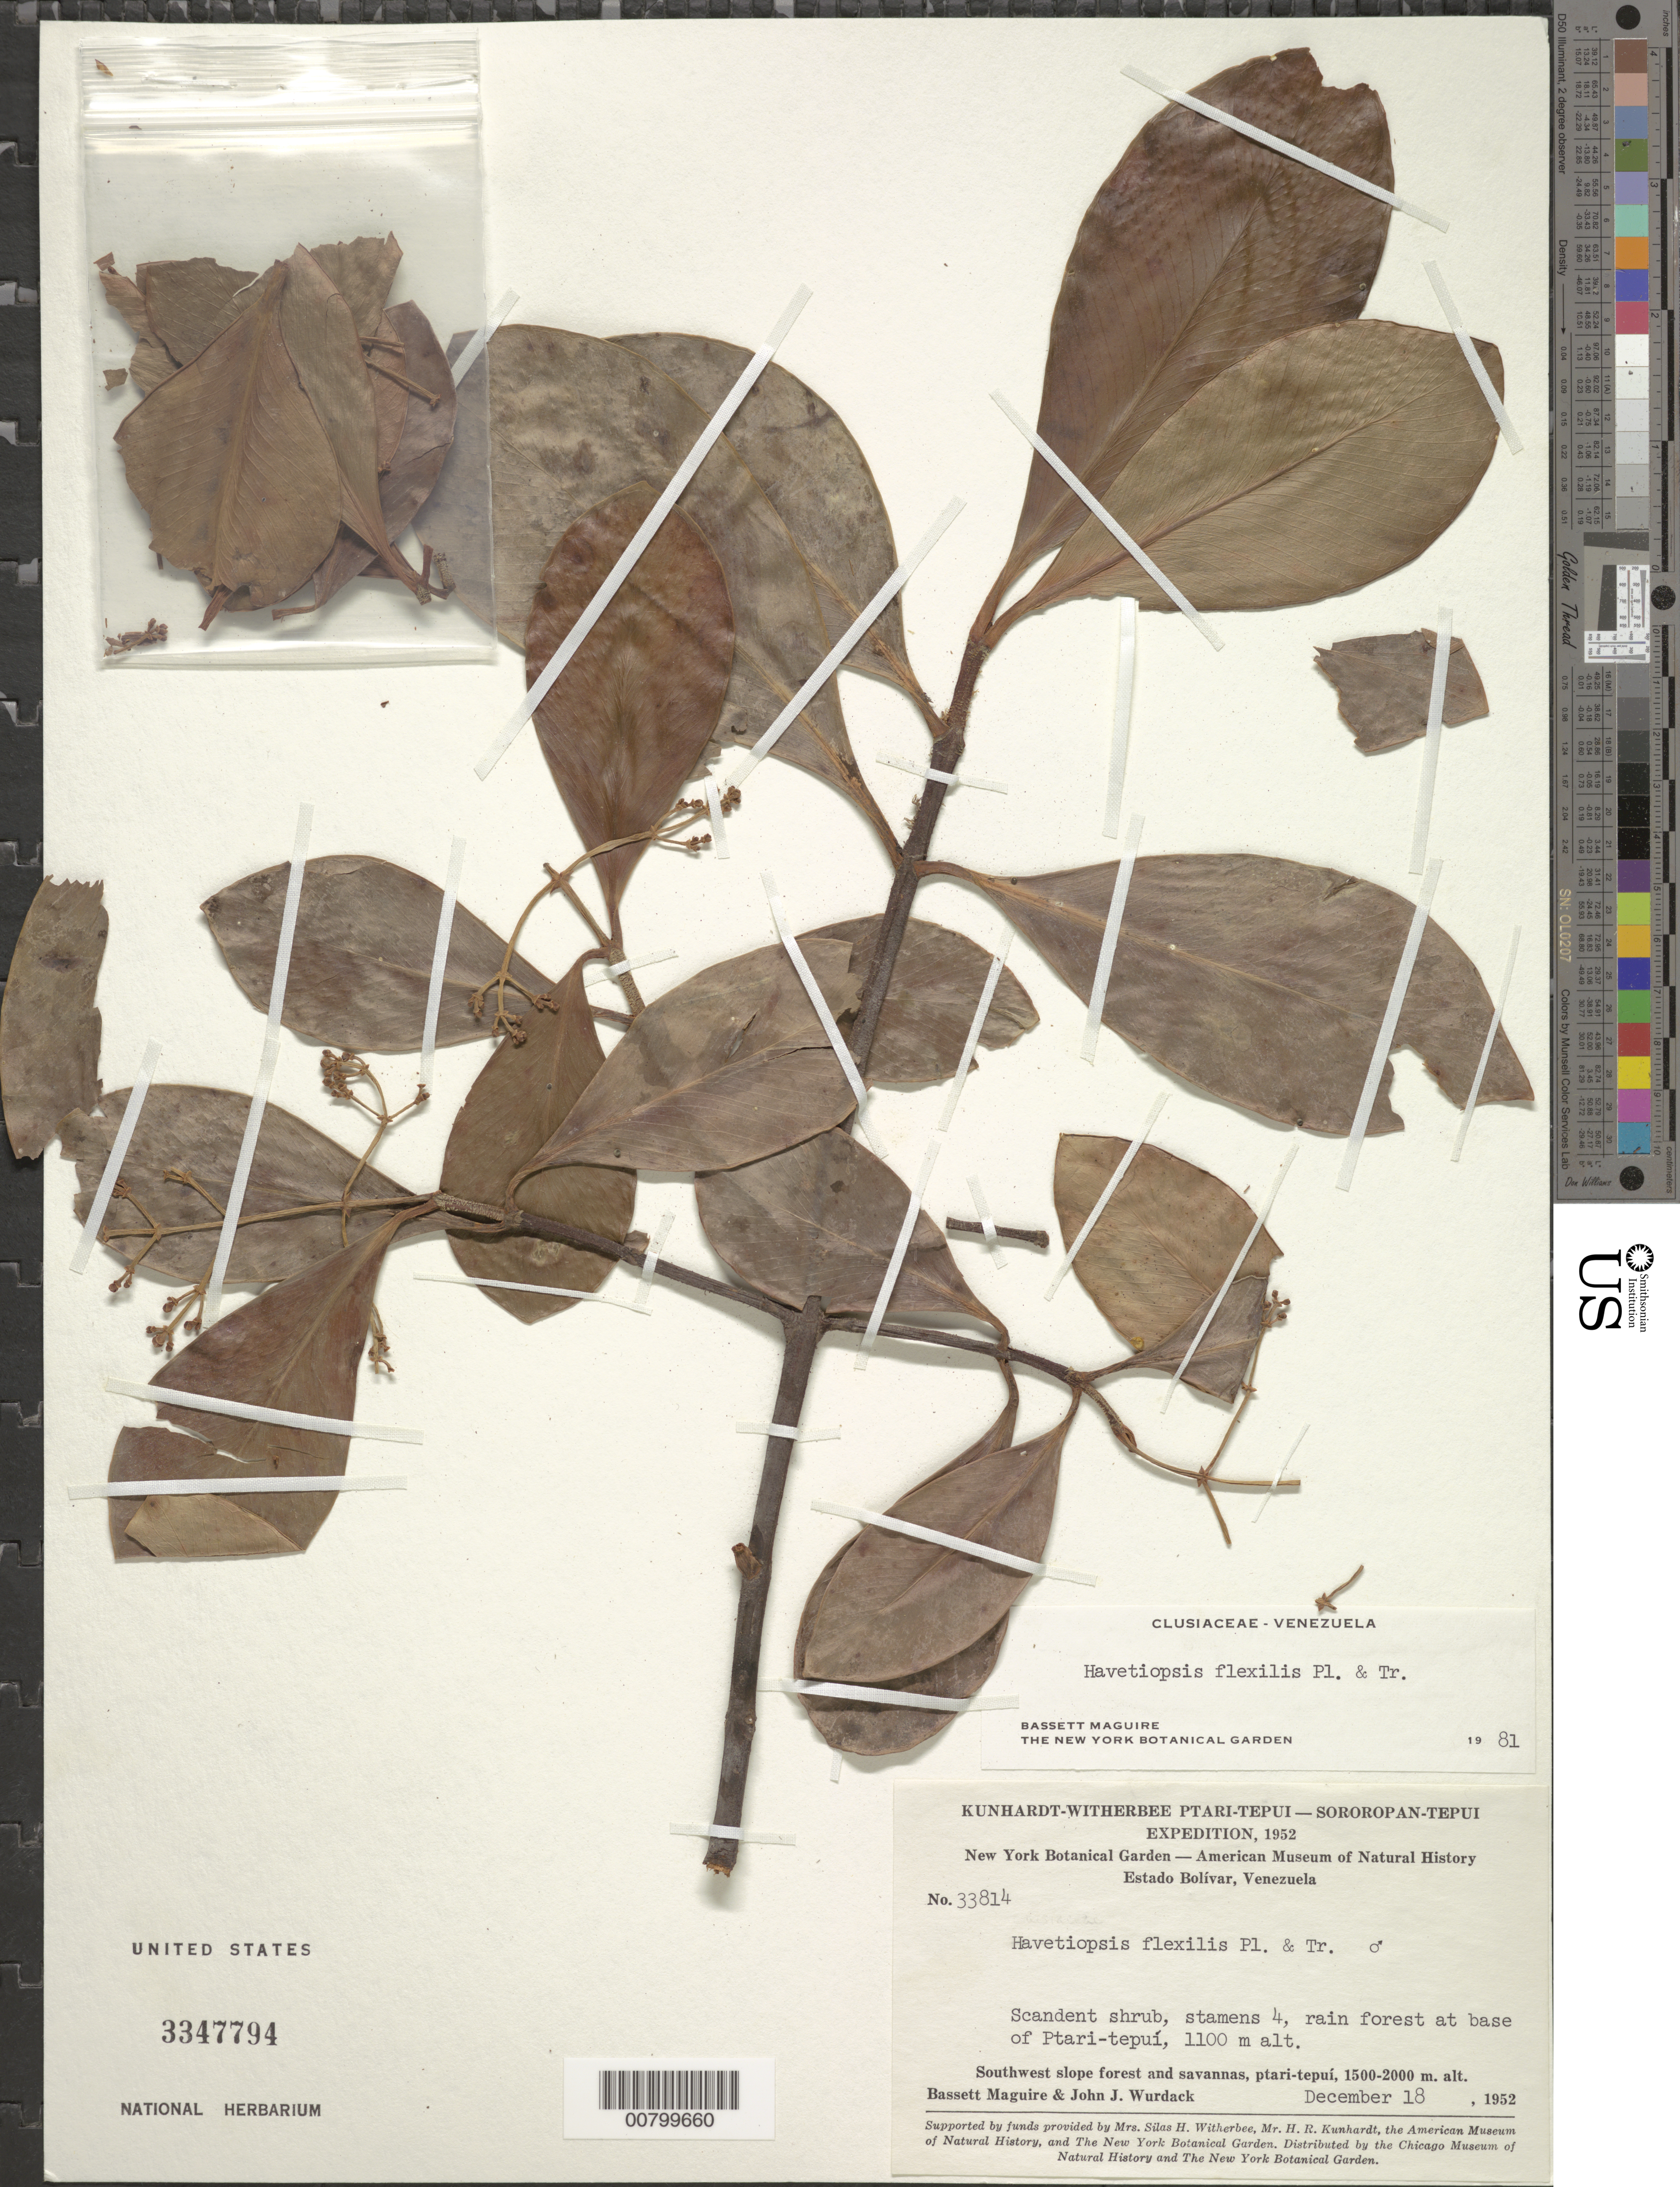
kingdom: Plantae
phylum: Tracheophyta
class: Magnoliopsida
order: Malpighiales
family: Clusiaceae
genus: Havetiopsis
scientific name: Havetiopsis flexilis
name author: Spruce ex Planch. & Triana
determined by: Maguire, Bassett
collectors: B. Maguire & J. J. Wurdack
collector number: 33814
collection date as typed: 18-Dec-52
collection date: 1952-12-18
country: Venezuela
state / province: Bolívar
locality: Ptari-tepuí, southwest slopes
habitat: Rainforest at base of mountain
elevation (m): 1100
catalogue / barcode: US 3347794